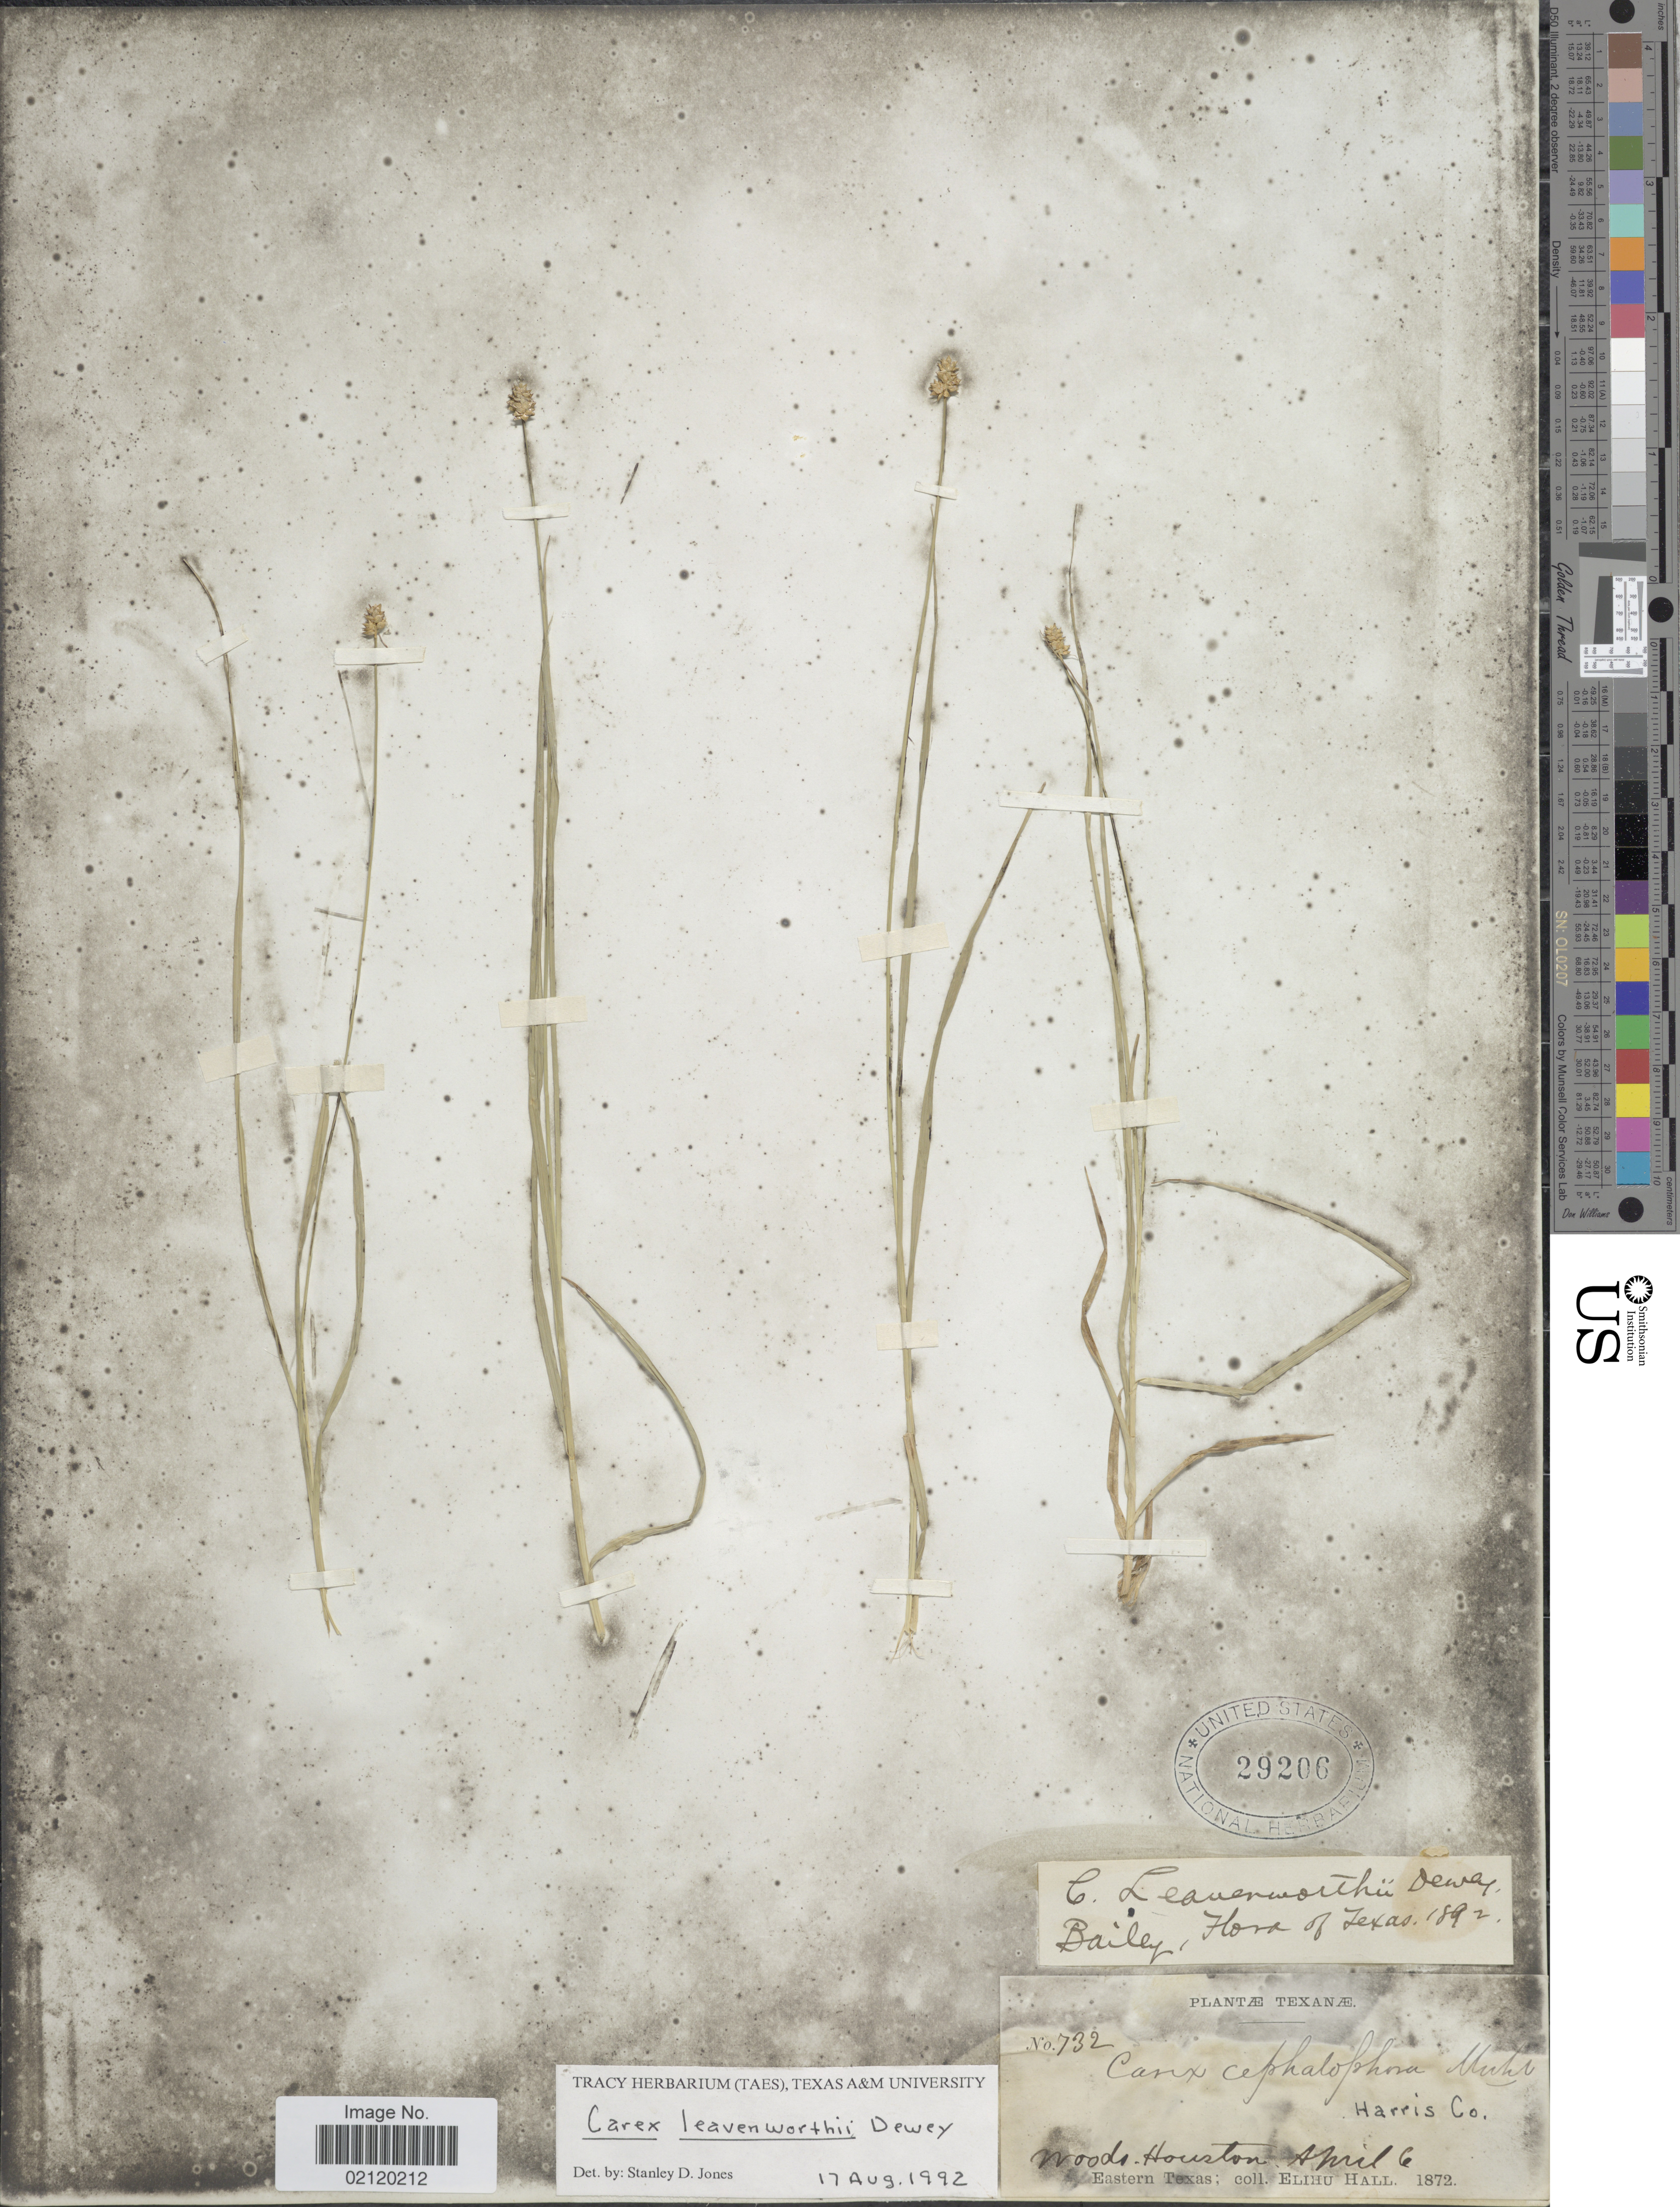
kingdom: Plantae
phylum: Tracheophyta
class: Liliopsida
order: Poales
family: Cyperaceae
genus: Carex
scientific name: Carex leavenworthii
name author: Dewey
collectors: E. Hall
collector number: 732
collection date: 1872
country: United States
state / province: Texas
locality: Houston, Harris Co.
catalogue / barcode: US 29206